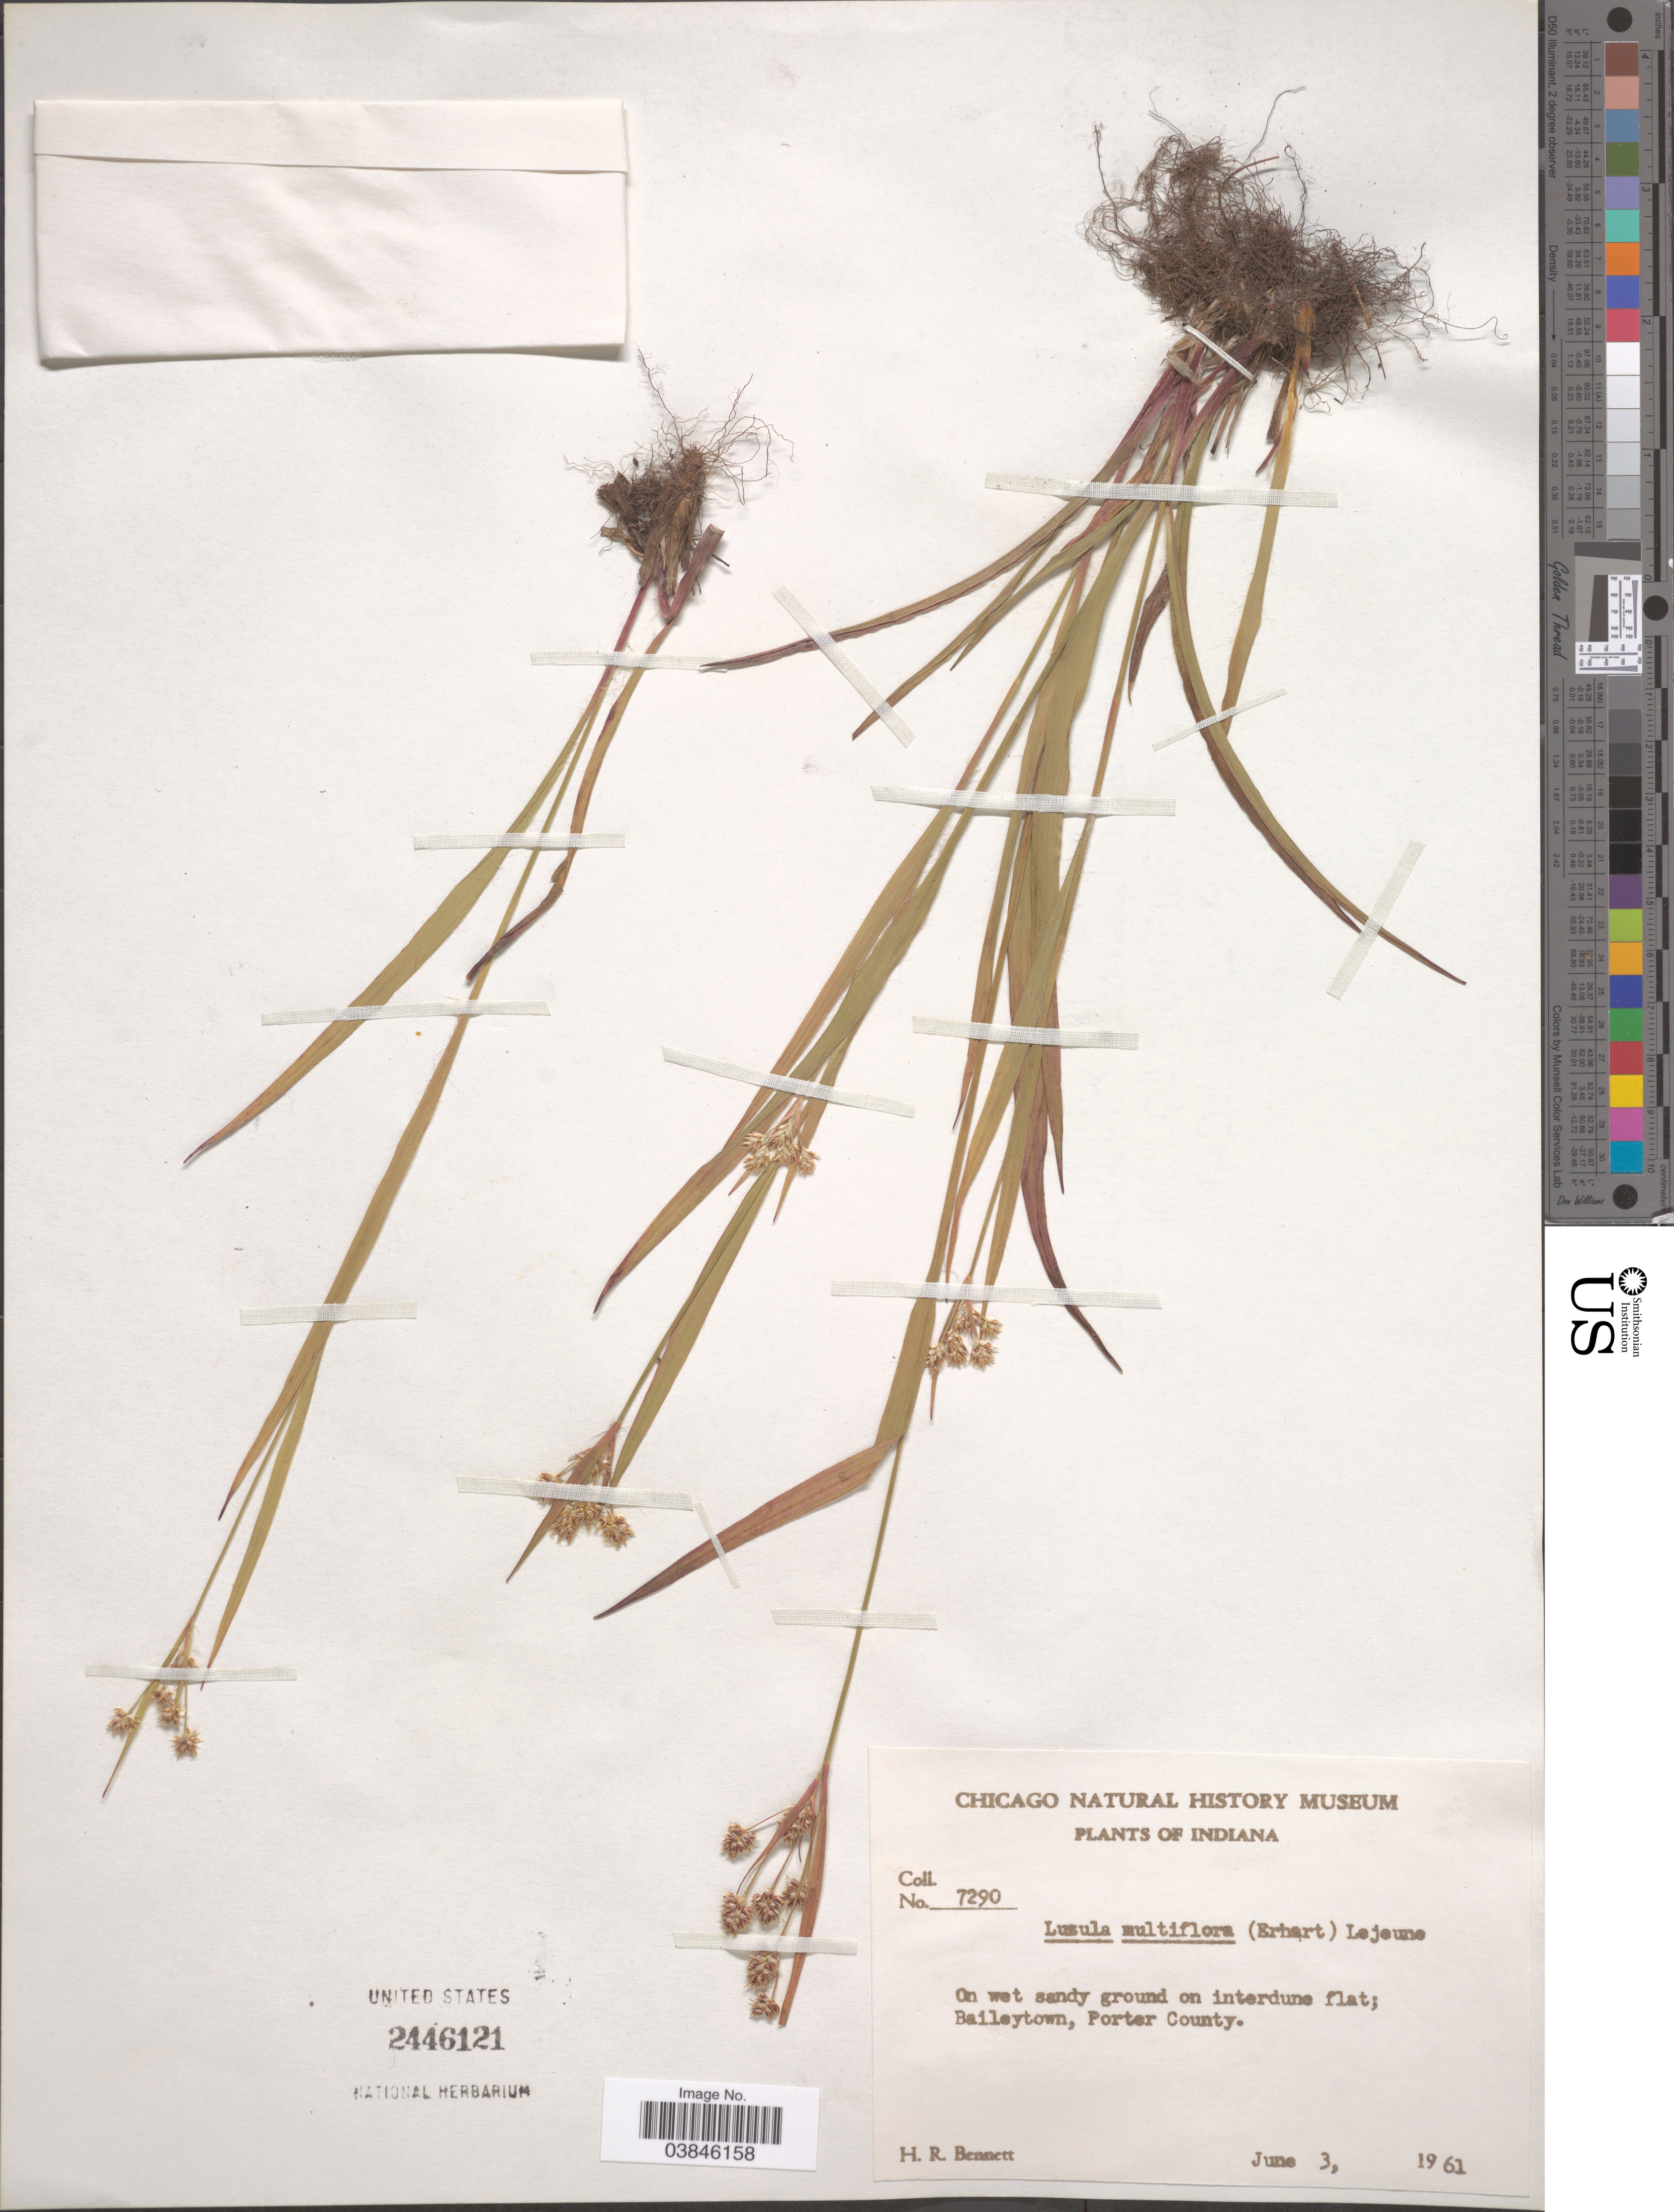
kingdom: Plantae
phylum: Tracheophyta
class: Liliopsida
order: Poales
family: Juncaceae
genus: Luzula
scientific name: Luzula multiflora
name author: (Ehrh.) Lej.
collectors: H. R. Bennett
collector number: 7290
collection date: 1961-06-03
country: United States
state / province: Indiana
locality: Baileytown, Porter County.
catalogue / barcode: US 2446121